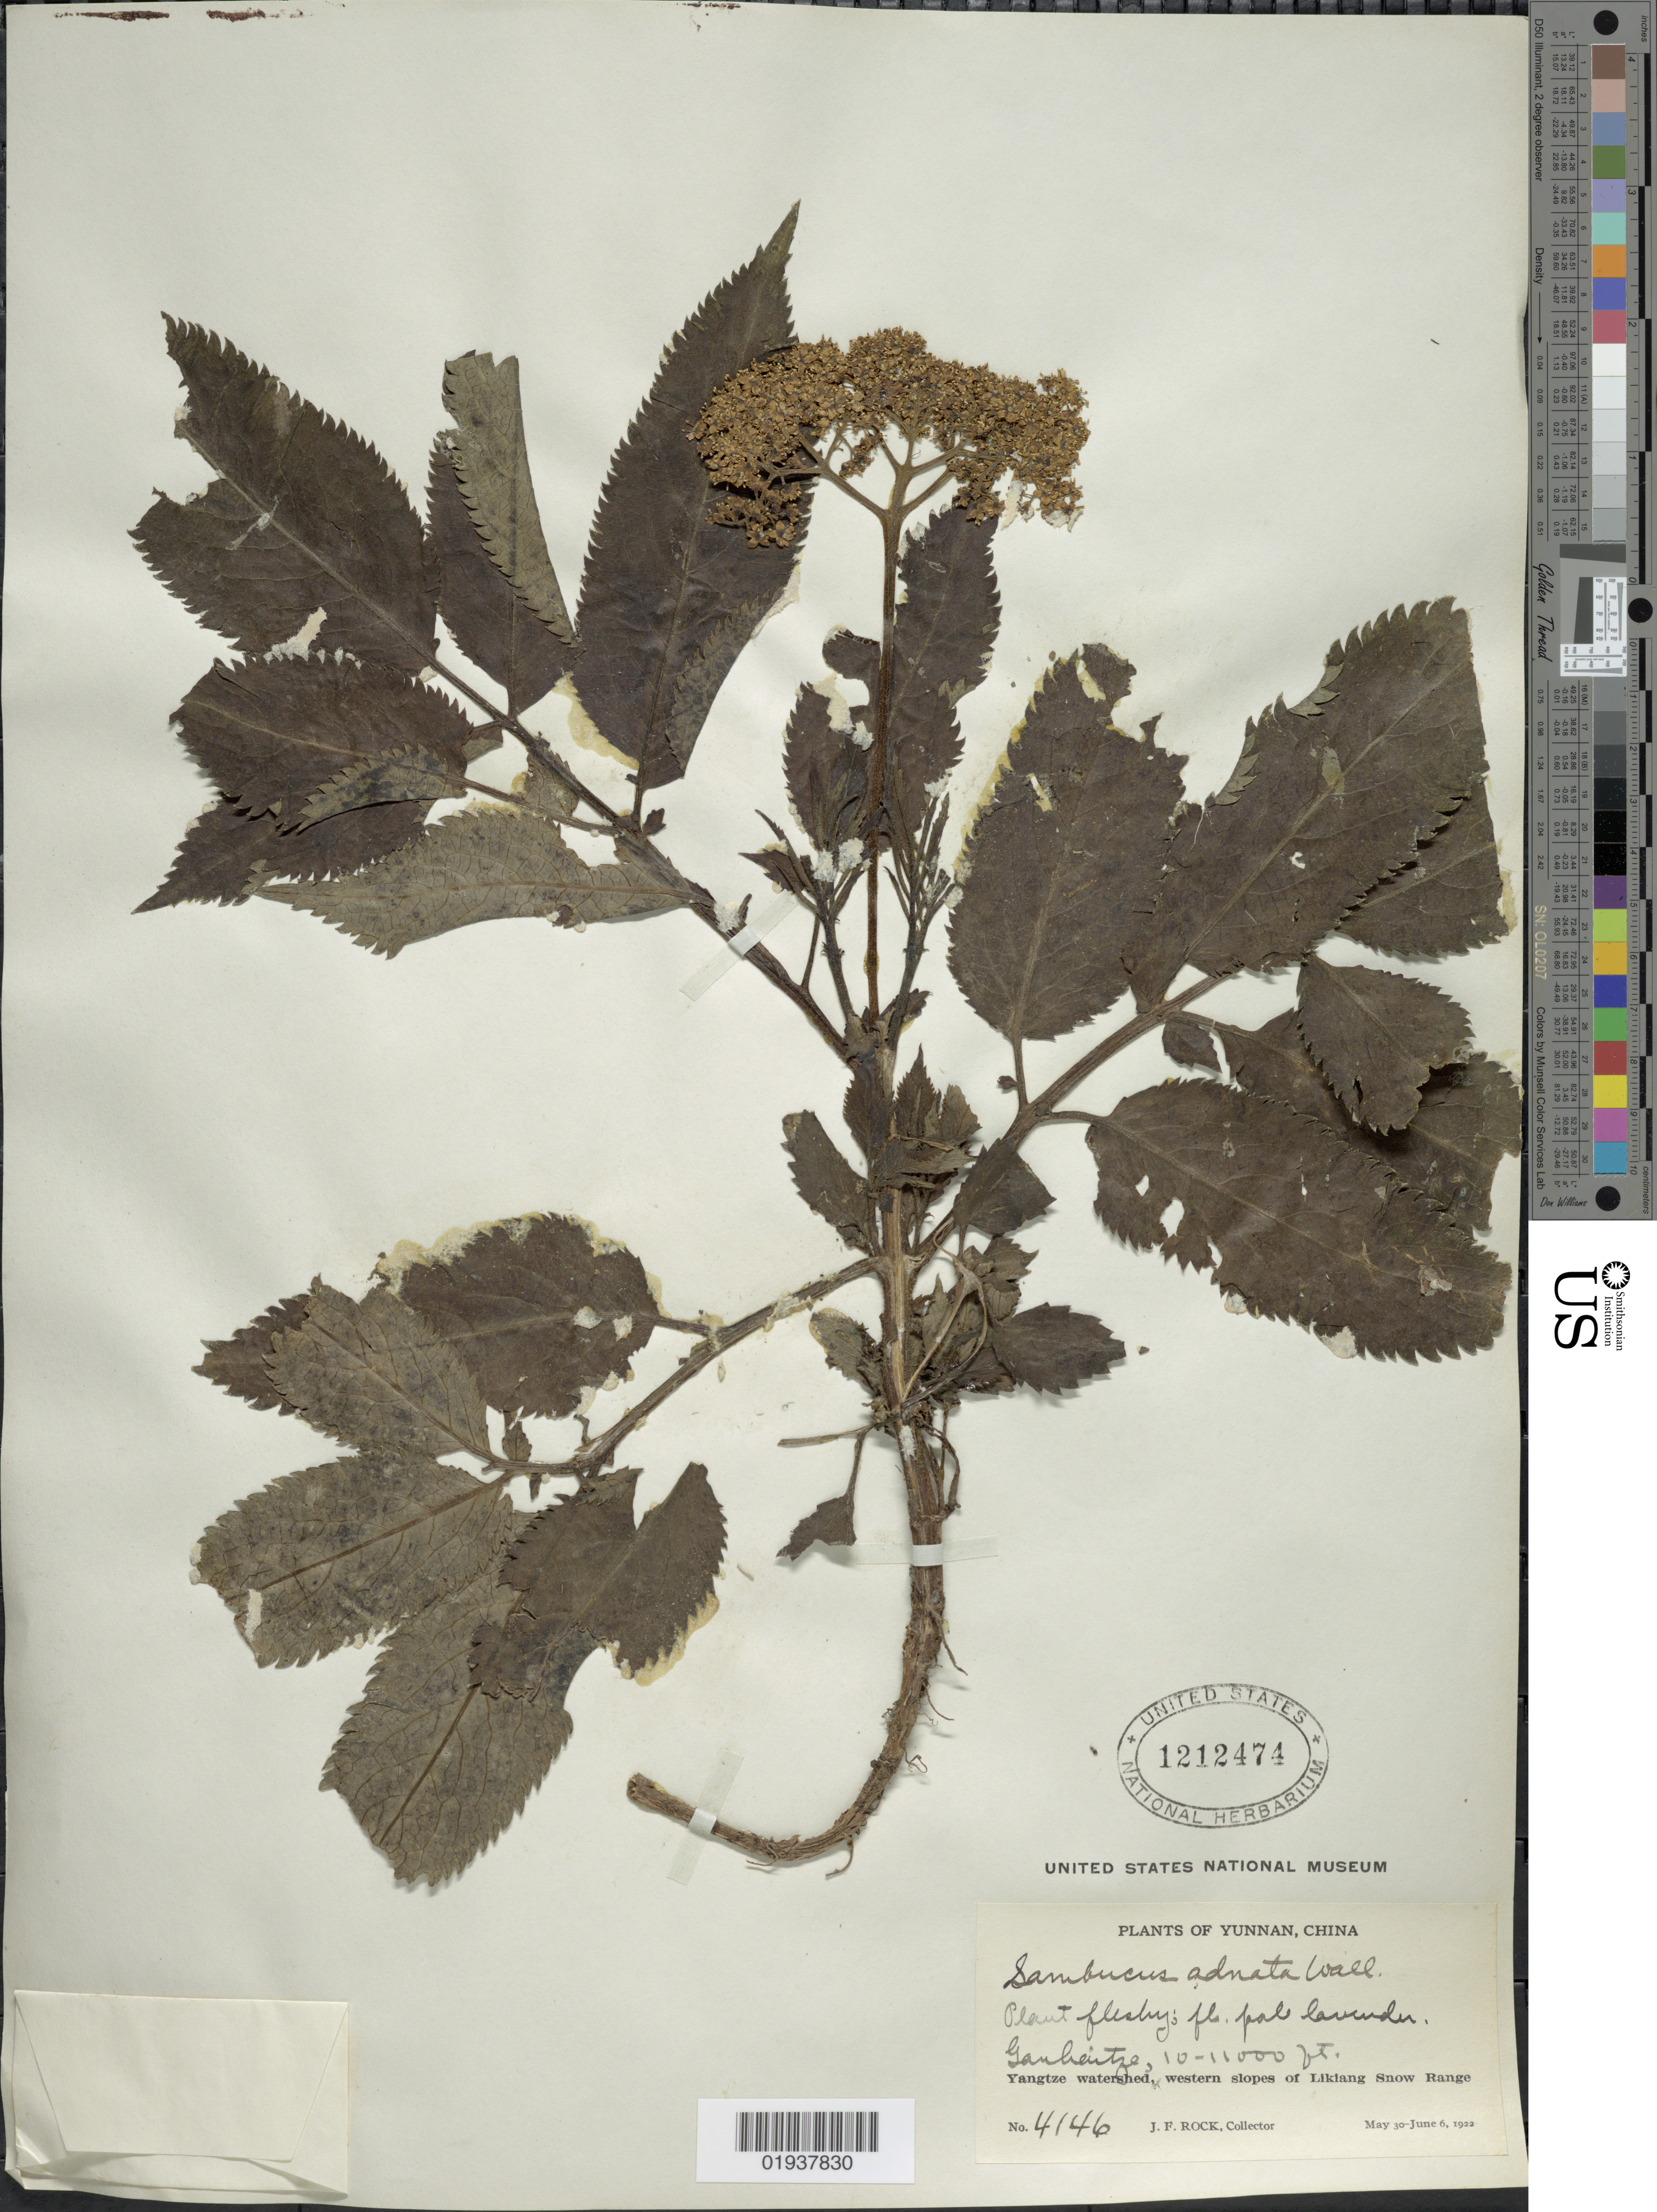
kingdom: Plantae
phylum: Tracheophyta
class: Magnoliopsida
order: Dipsacales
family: Viburnaceae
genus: Sambucus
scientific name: Sambucus adnata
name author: Wall. ex DC.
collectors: J. Rock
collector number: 4146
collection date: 1922-05-30/1922-06-06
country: China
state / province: Yunnan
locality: Yanhaitze. Yangtze watershed, western slopes of Likiang Snow Range.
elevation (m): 3048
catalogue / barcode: US 1212474